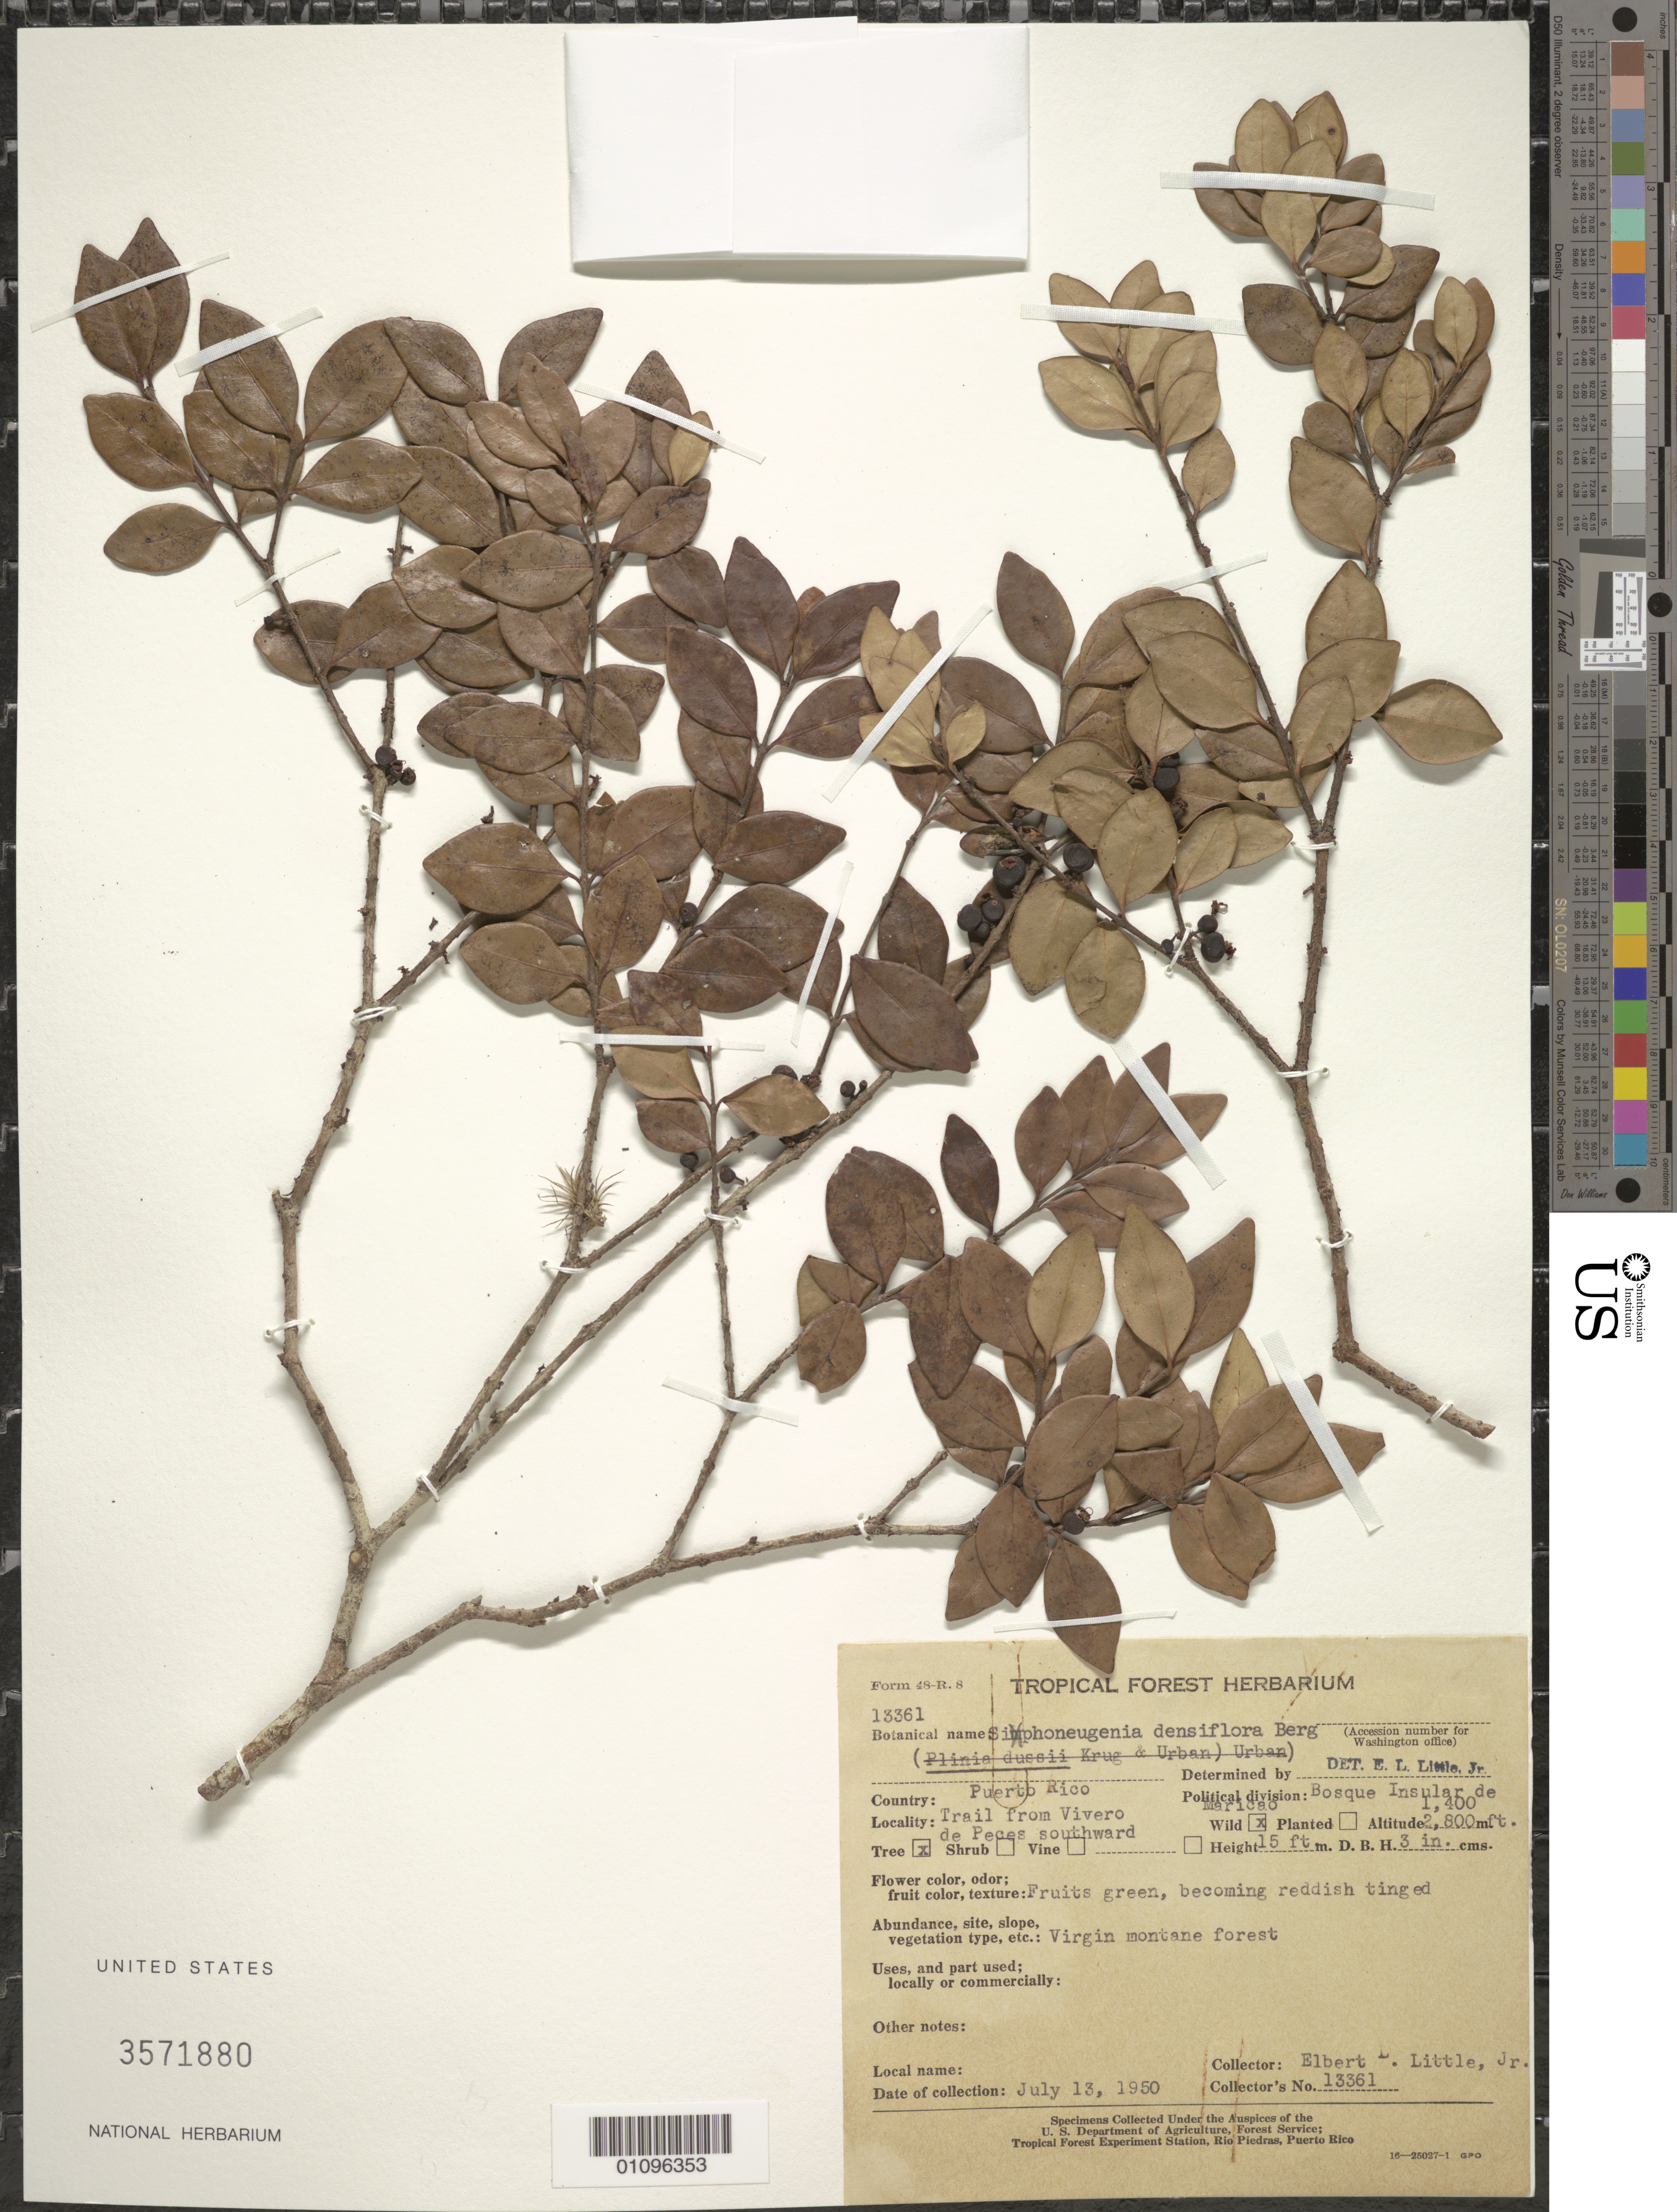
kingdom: Plantae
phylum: Tracheophyta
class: Magnoliopsida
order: Myrtales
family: Myrtaceae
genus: Siphoneugena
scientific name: Siphoneugena densiflora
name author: O. Berg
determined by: Little, Elbert L., Jr., (FSSR), United States Department of Agriculture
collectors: E. L. Little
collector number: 13361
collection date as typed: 13 Jul 1950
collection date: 1950-07-13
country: Puerto Rico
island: Puerto Rico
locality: Bosque Insular de Maricao, trail from Vivero de Peces southward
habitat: Virgin montane forest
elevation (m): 427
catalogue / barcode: US 3571880